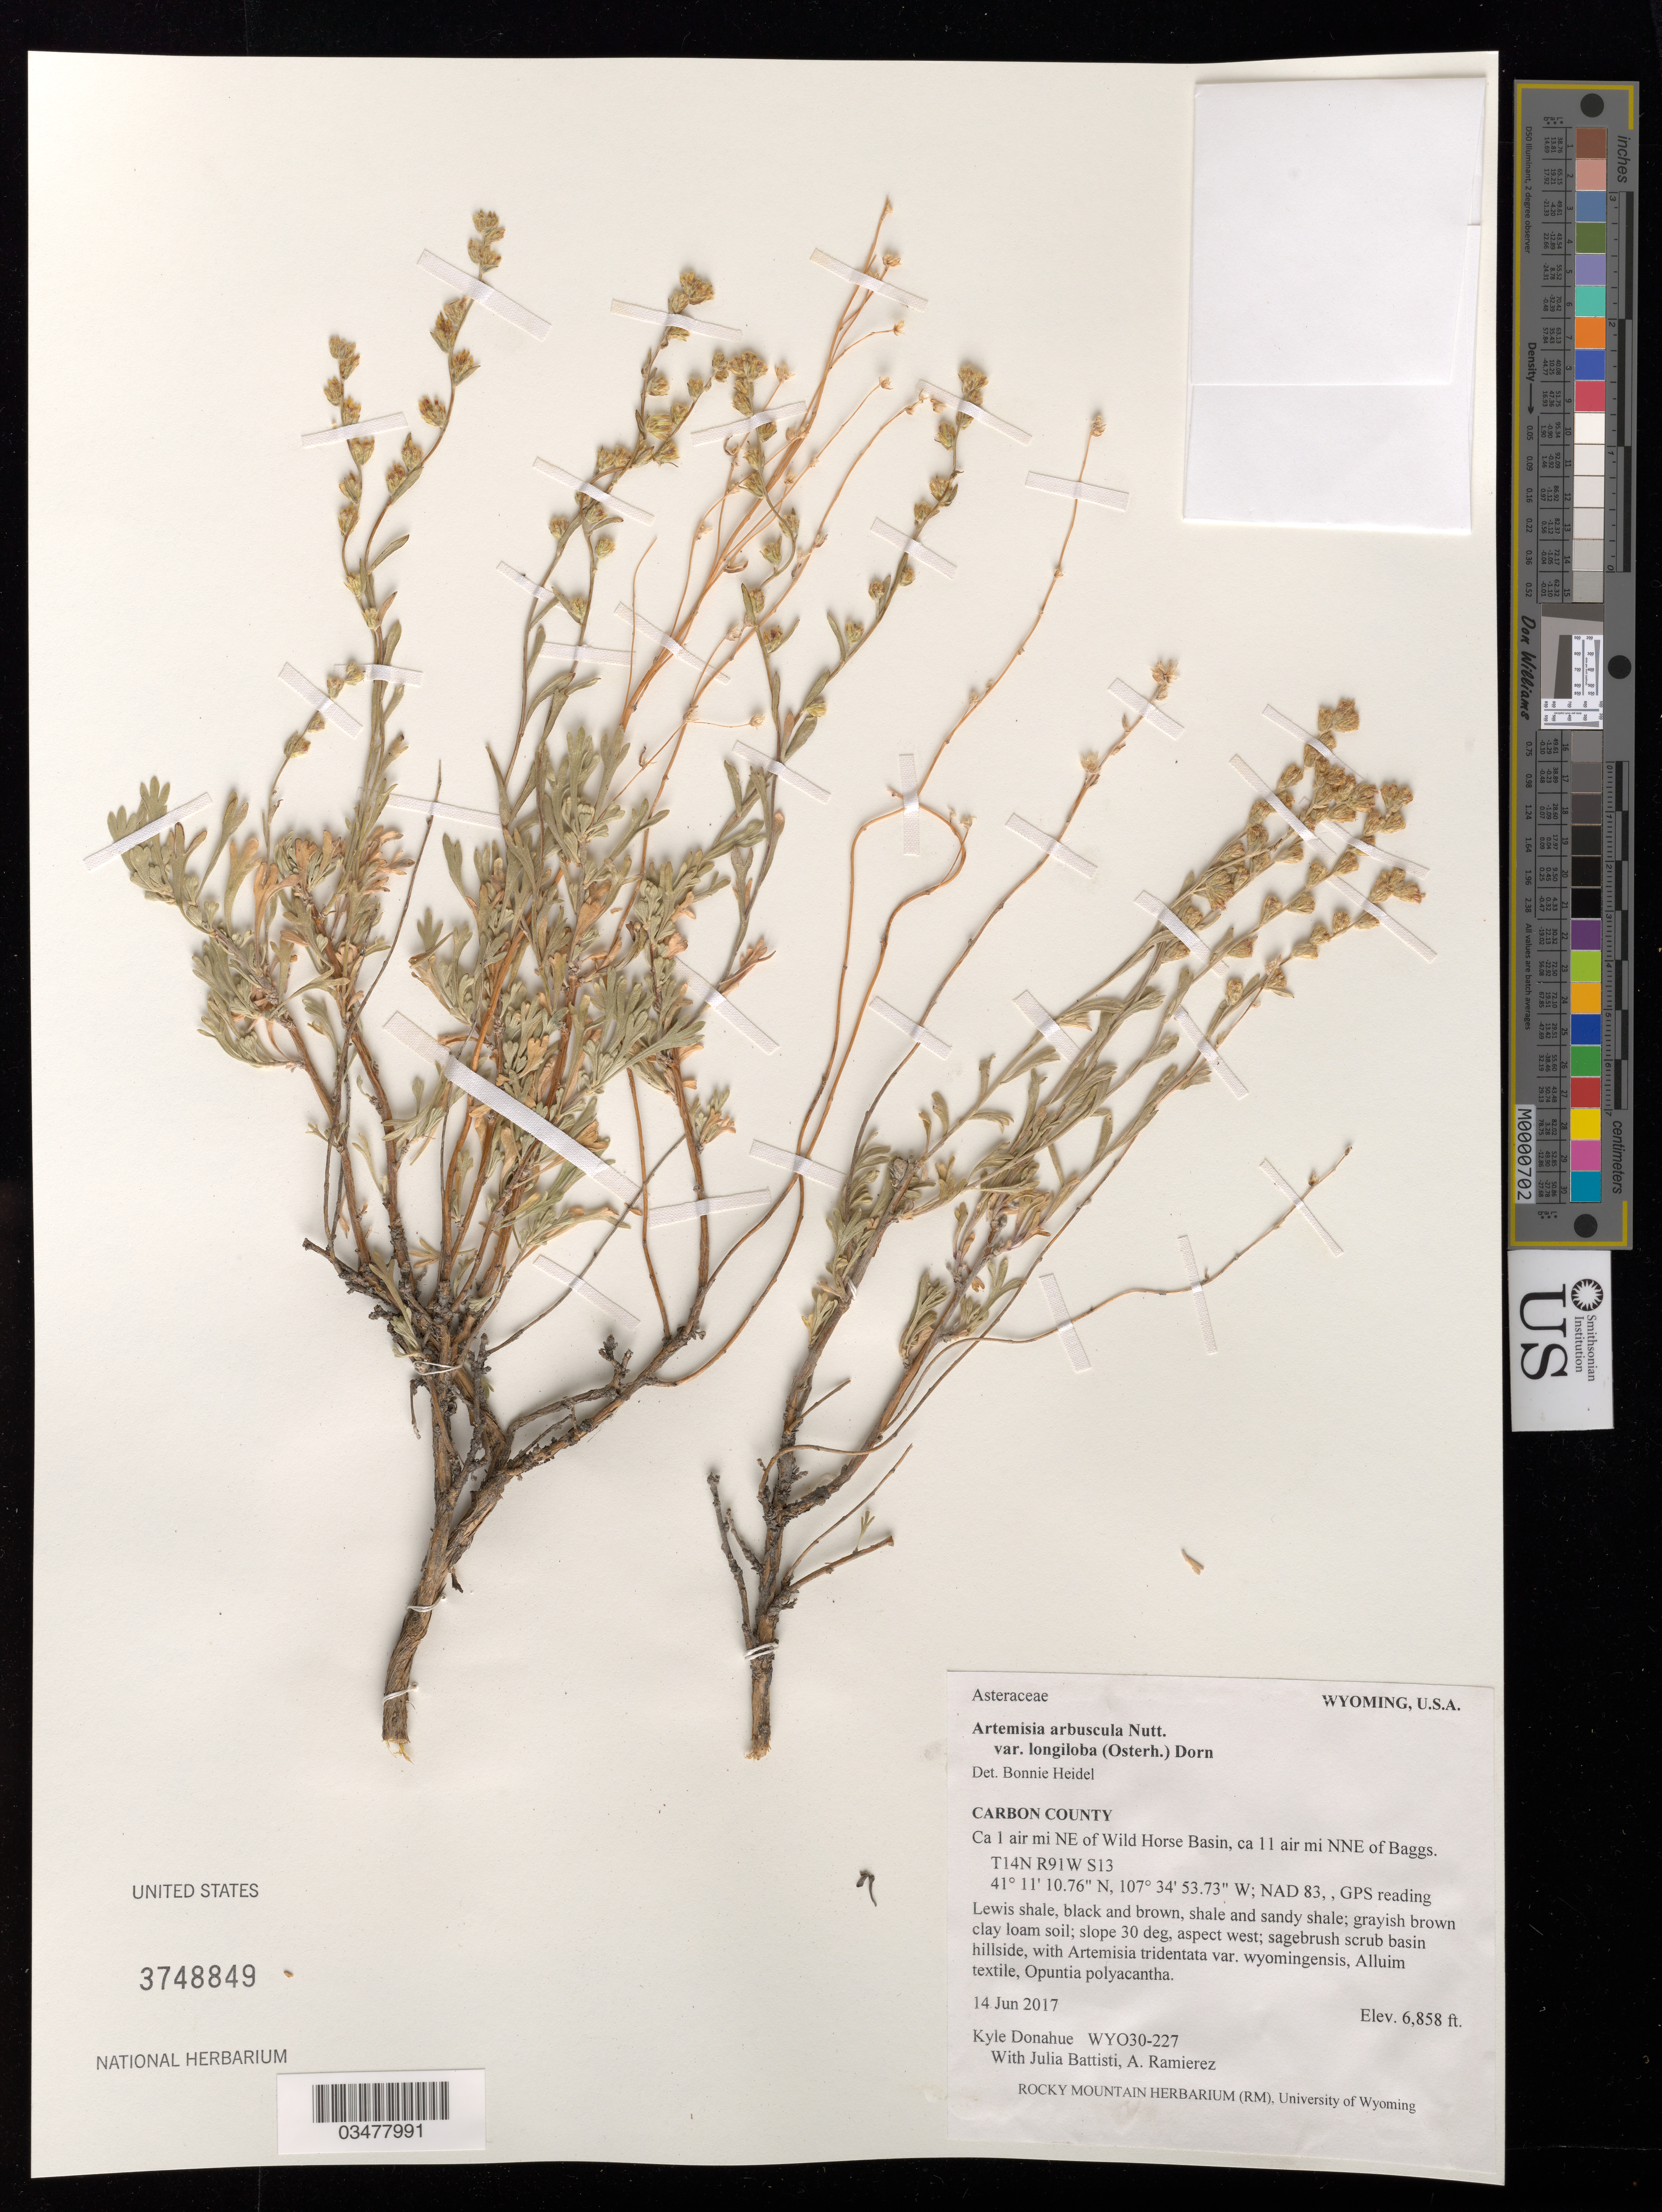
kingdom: Plantae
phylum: Tracheophyta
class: Magnoliopsida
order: Asterales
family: Asteraceae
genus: Artemisia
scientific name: Artemisia arbuscula subsp. longiloba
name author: (Osterh.) L.M. Shultz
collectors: K. Donahue & J. Battisti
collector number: WY030-227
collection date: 2017-06-14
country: United States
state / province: Wyoming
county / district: Carbon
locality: Muddy Mountain, Wild Horse Basin (T14N R91W S13)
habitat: Sagebrush scrub basin. With Alluim textile, Opuntia polycantha, ect.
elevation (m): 2090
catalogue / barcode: US 3748849